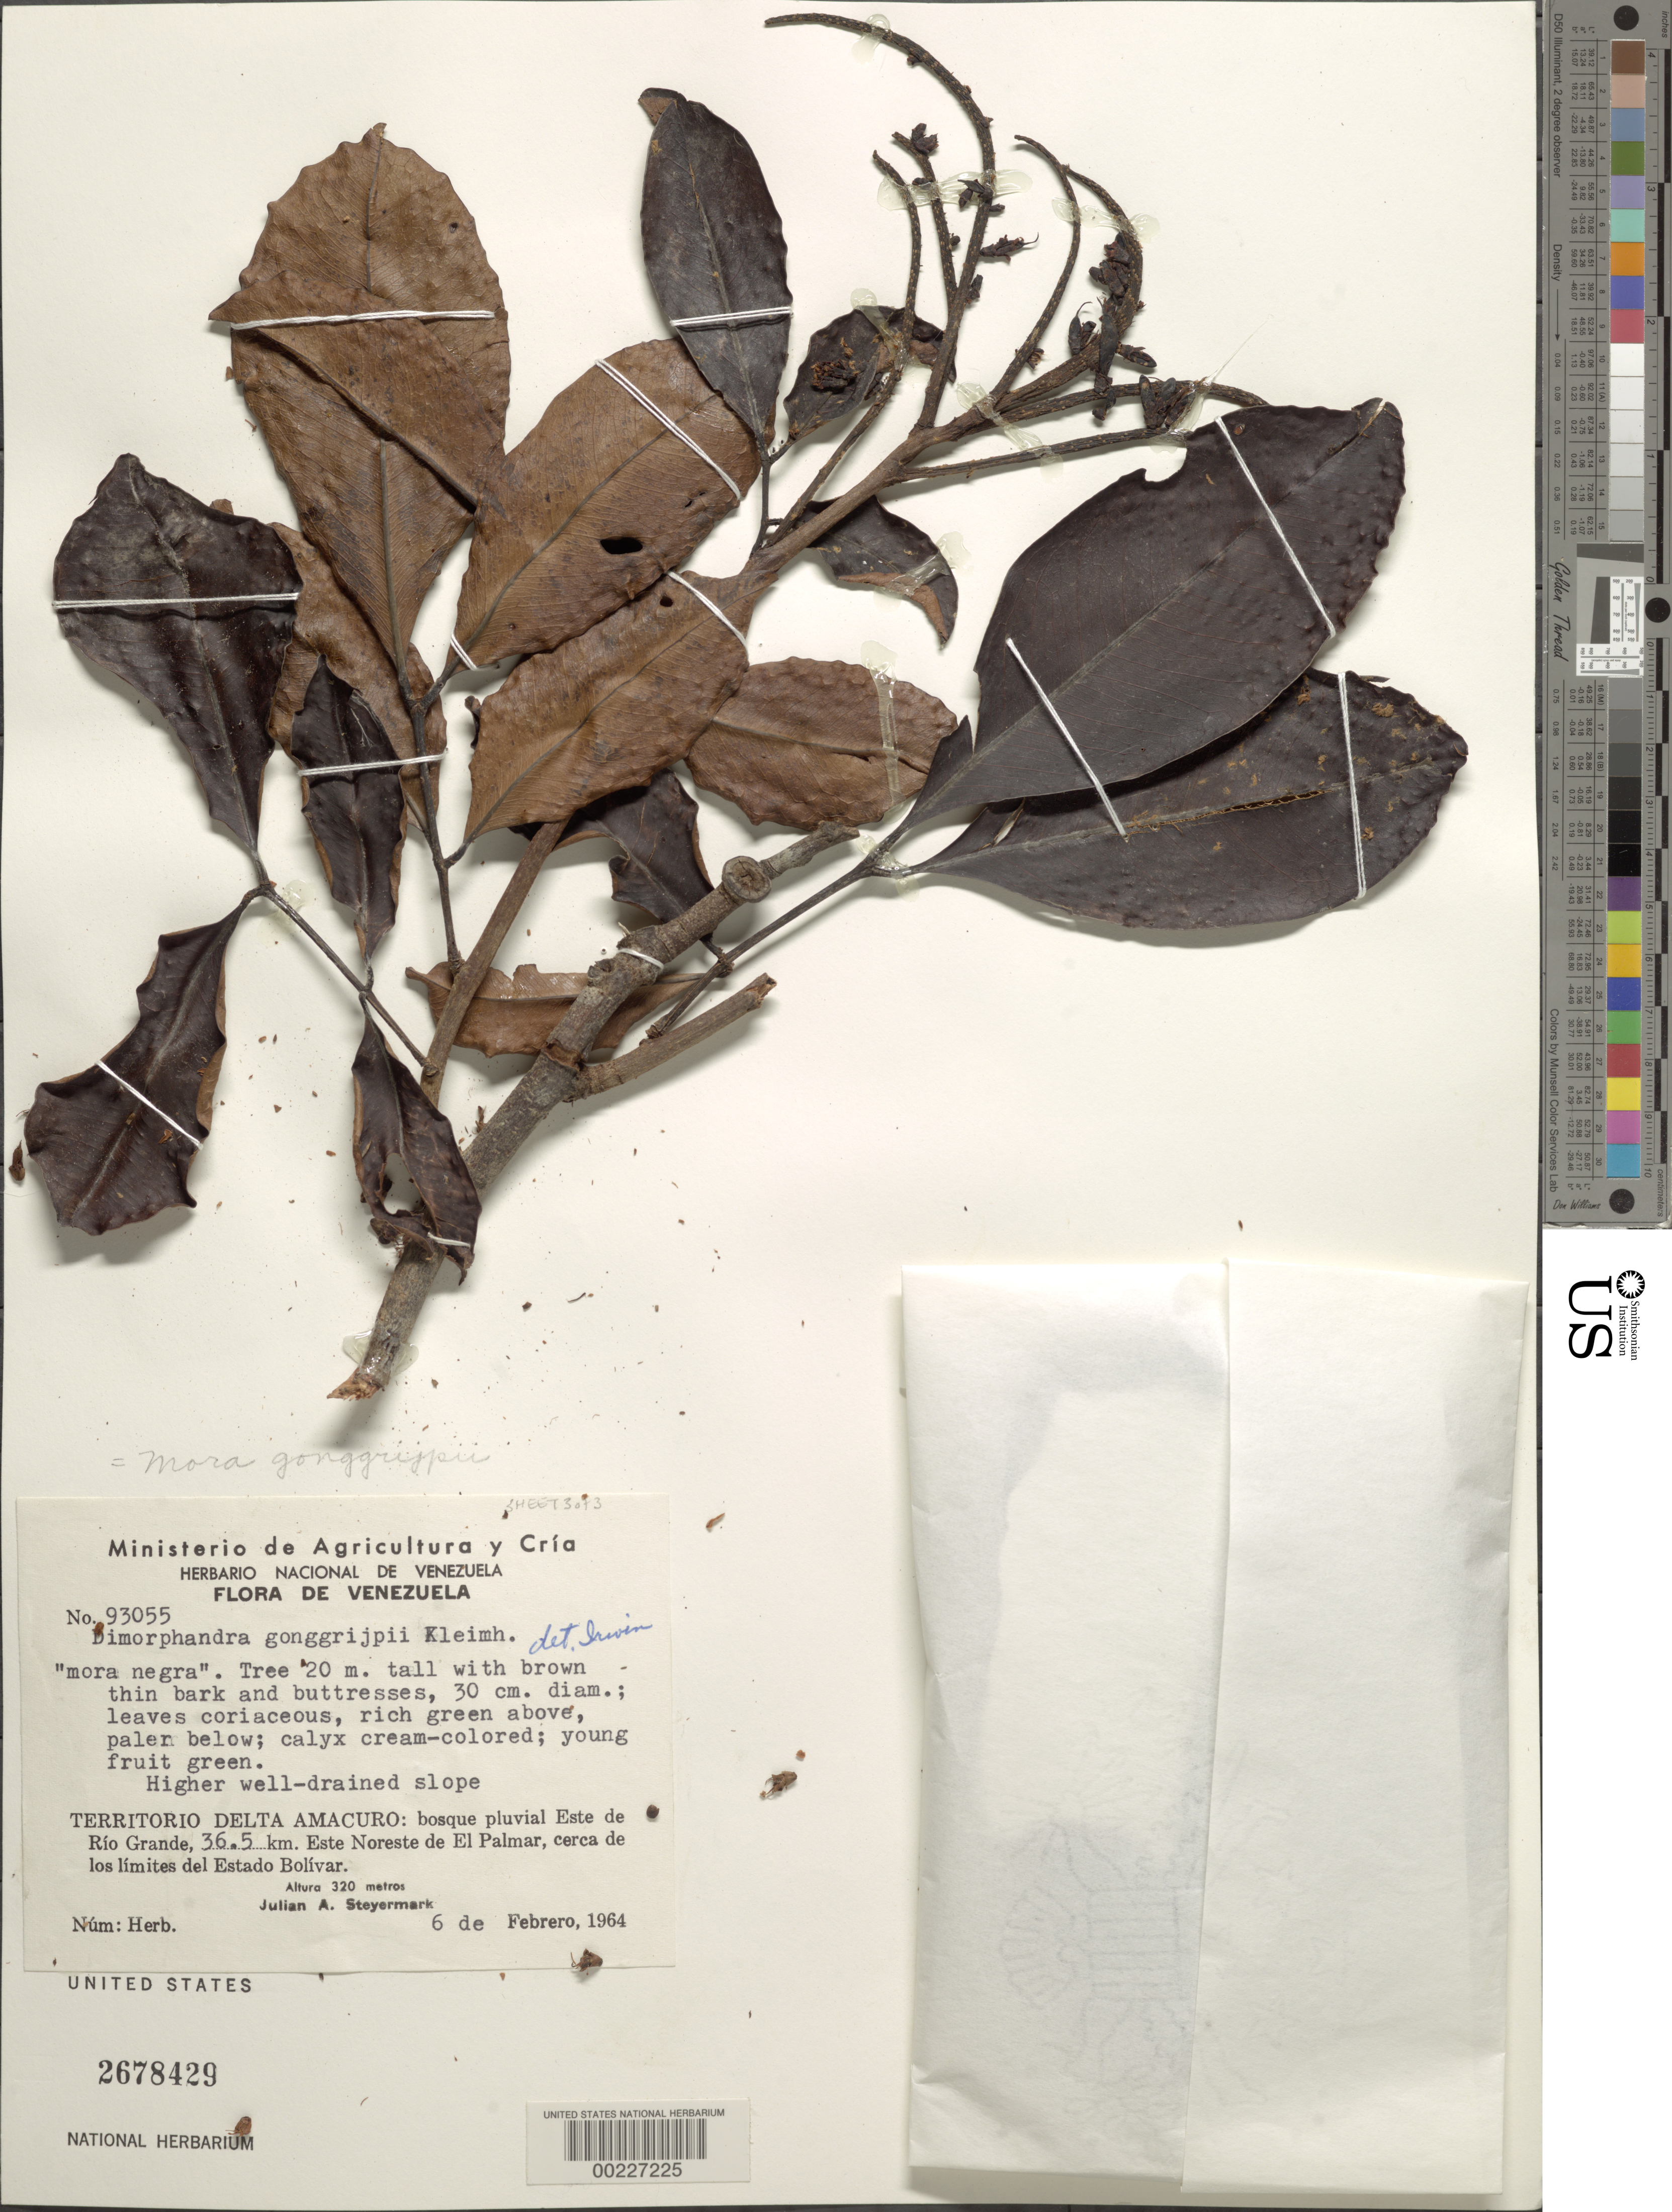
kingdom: Plantae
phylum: Tracheophyta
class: Magnoliopsida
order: Fabales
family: Fabaceae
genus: Mora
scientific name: Mora gonggrijpii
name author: (Kleinhoonte) Sandwith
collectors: J. Steyermark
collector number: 93055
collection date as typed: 06 Feb 1964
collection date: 1964-02-06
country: Venezuela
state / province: Delta Amacuro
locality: E of rio grande, 36.5 km ene of el palmar, near the boundaries of the state of bolivar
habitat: Higher well-drained slope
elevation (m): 320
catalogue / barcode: US 2678429